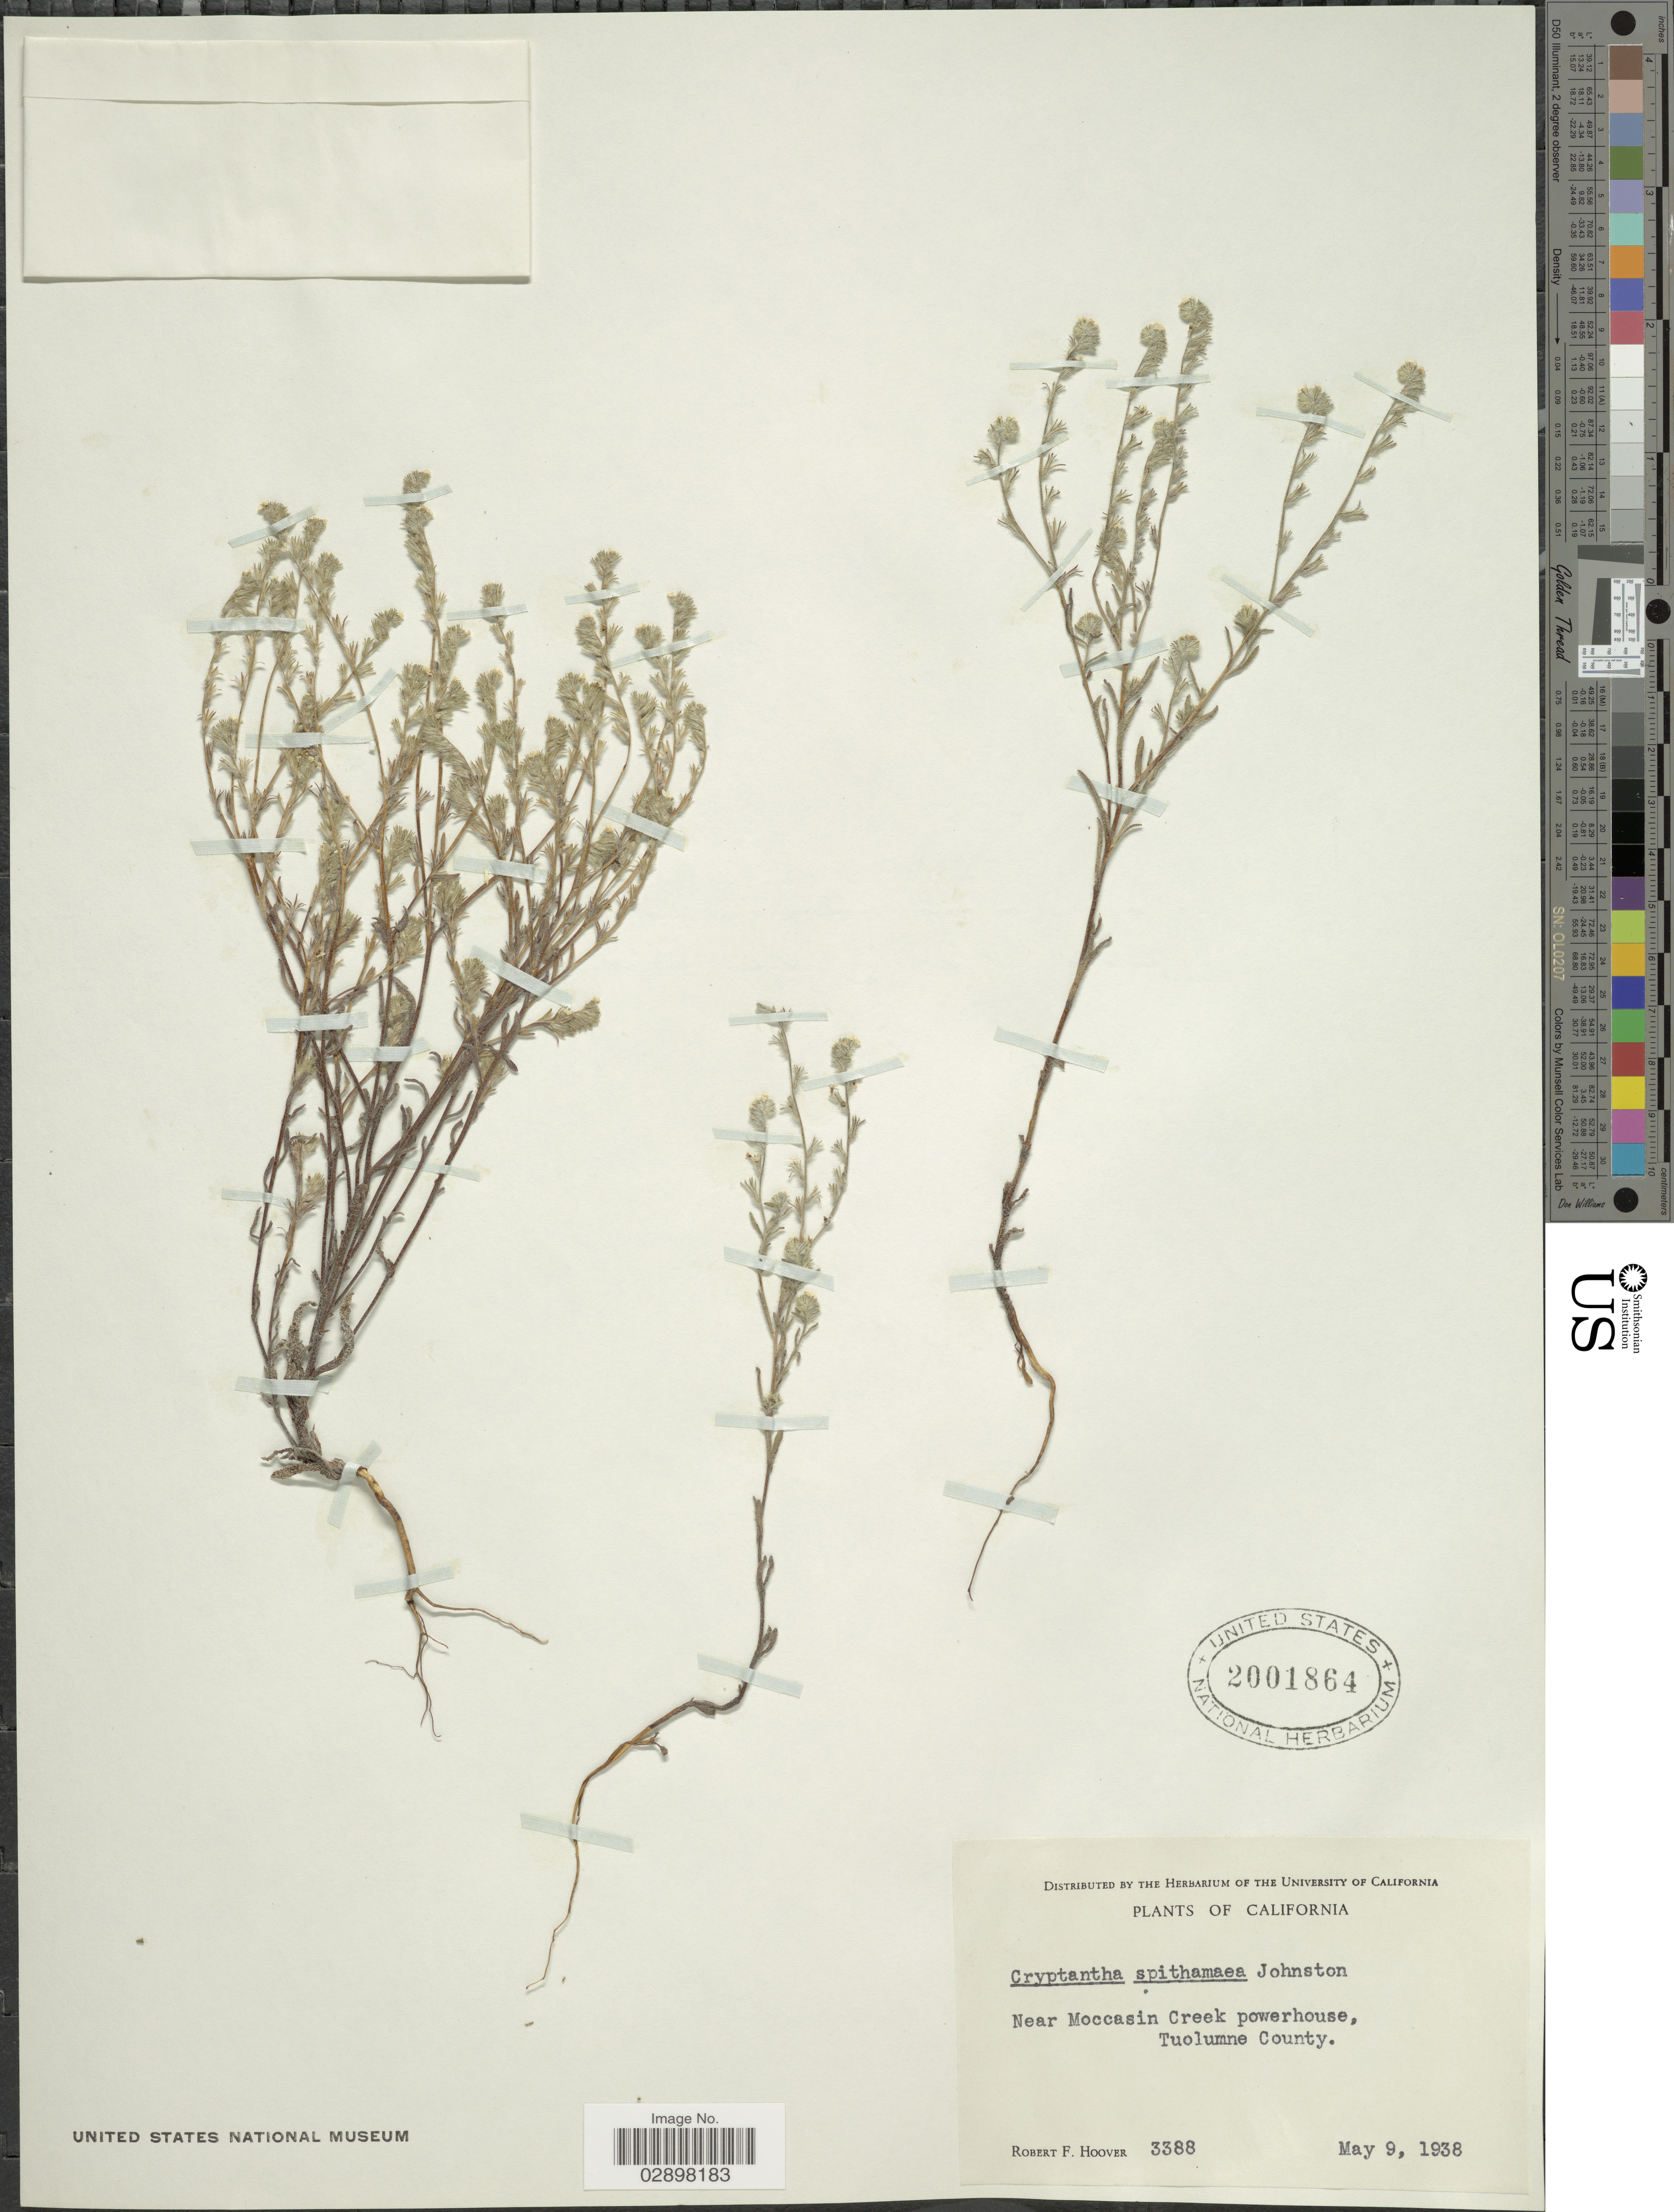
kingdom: Plantae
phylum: Tracheophyta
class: Magnoliopsida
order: Boraginales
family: Boraginaceae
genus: Cryptantha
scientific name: Cryptantha spithamaea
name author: I.M. Johnst.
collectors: R. F. Hoover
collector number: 3388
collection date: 1938-05-09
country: United States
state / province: California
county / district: Tuolumne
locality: Near Moccasin Creek powerhouse, Tuolumne County.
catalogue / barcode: US 2001864